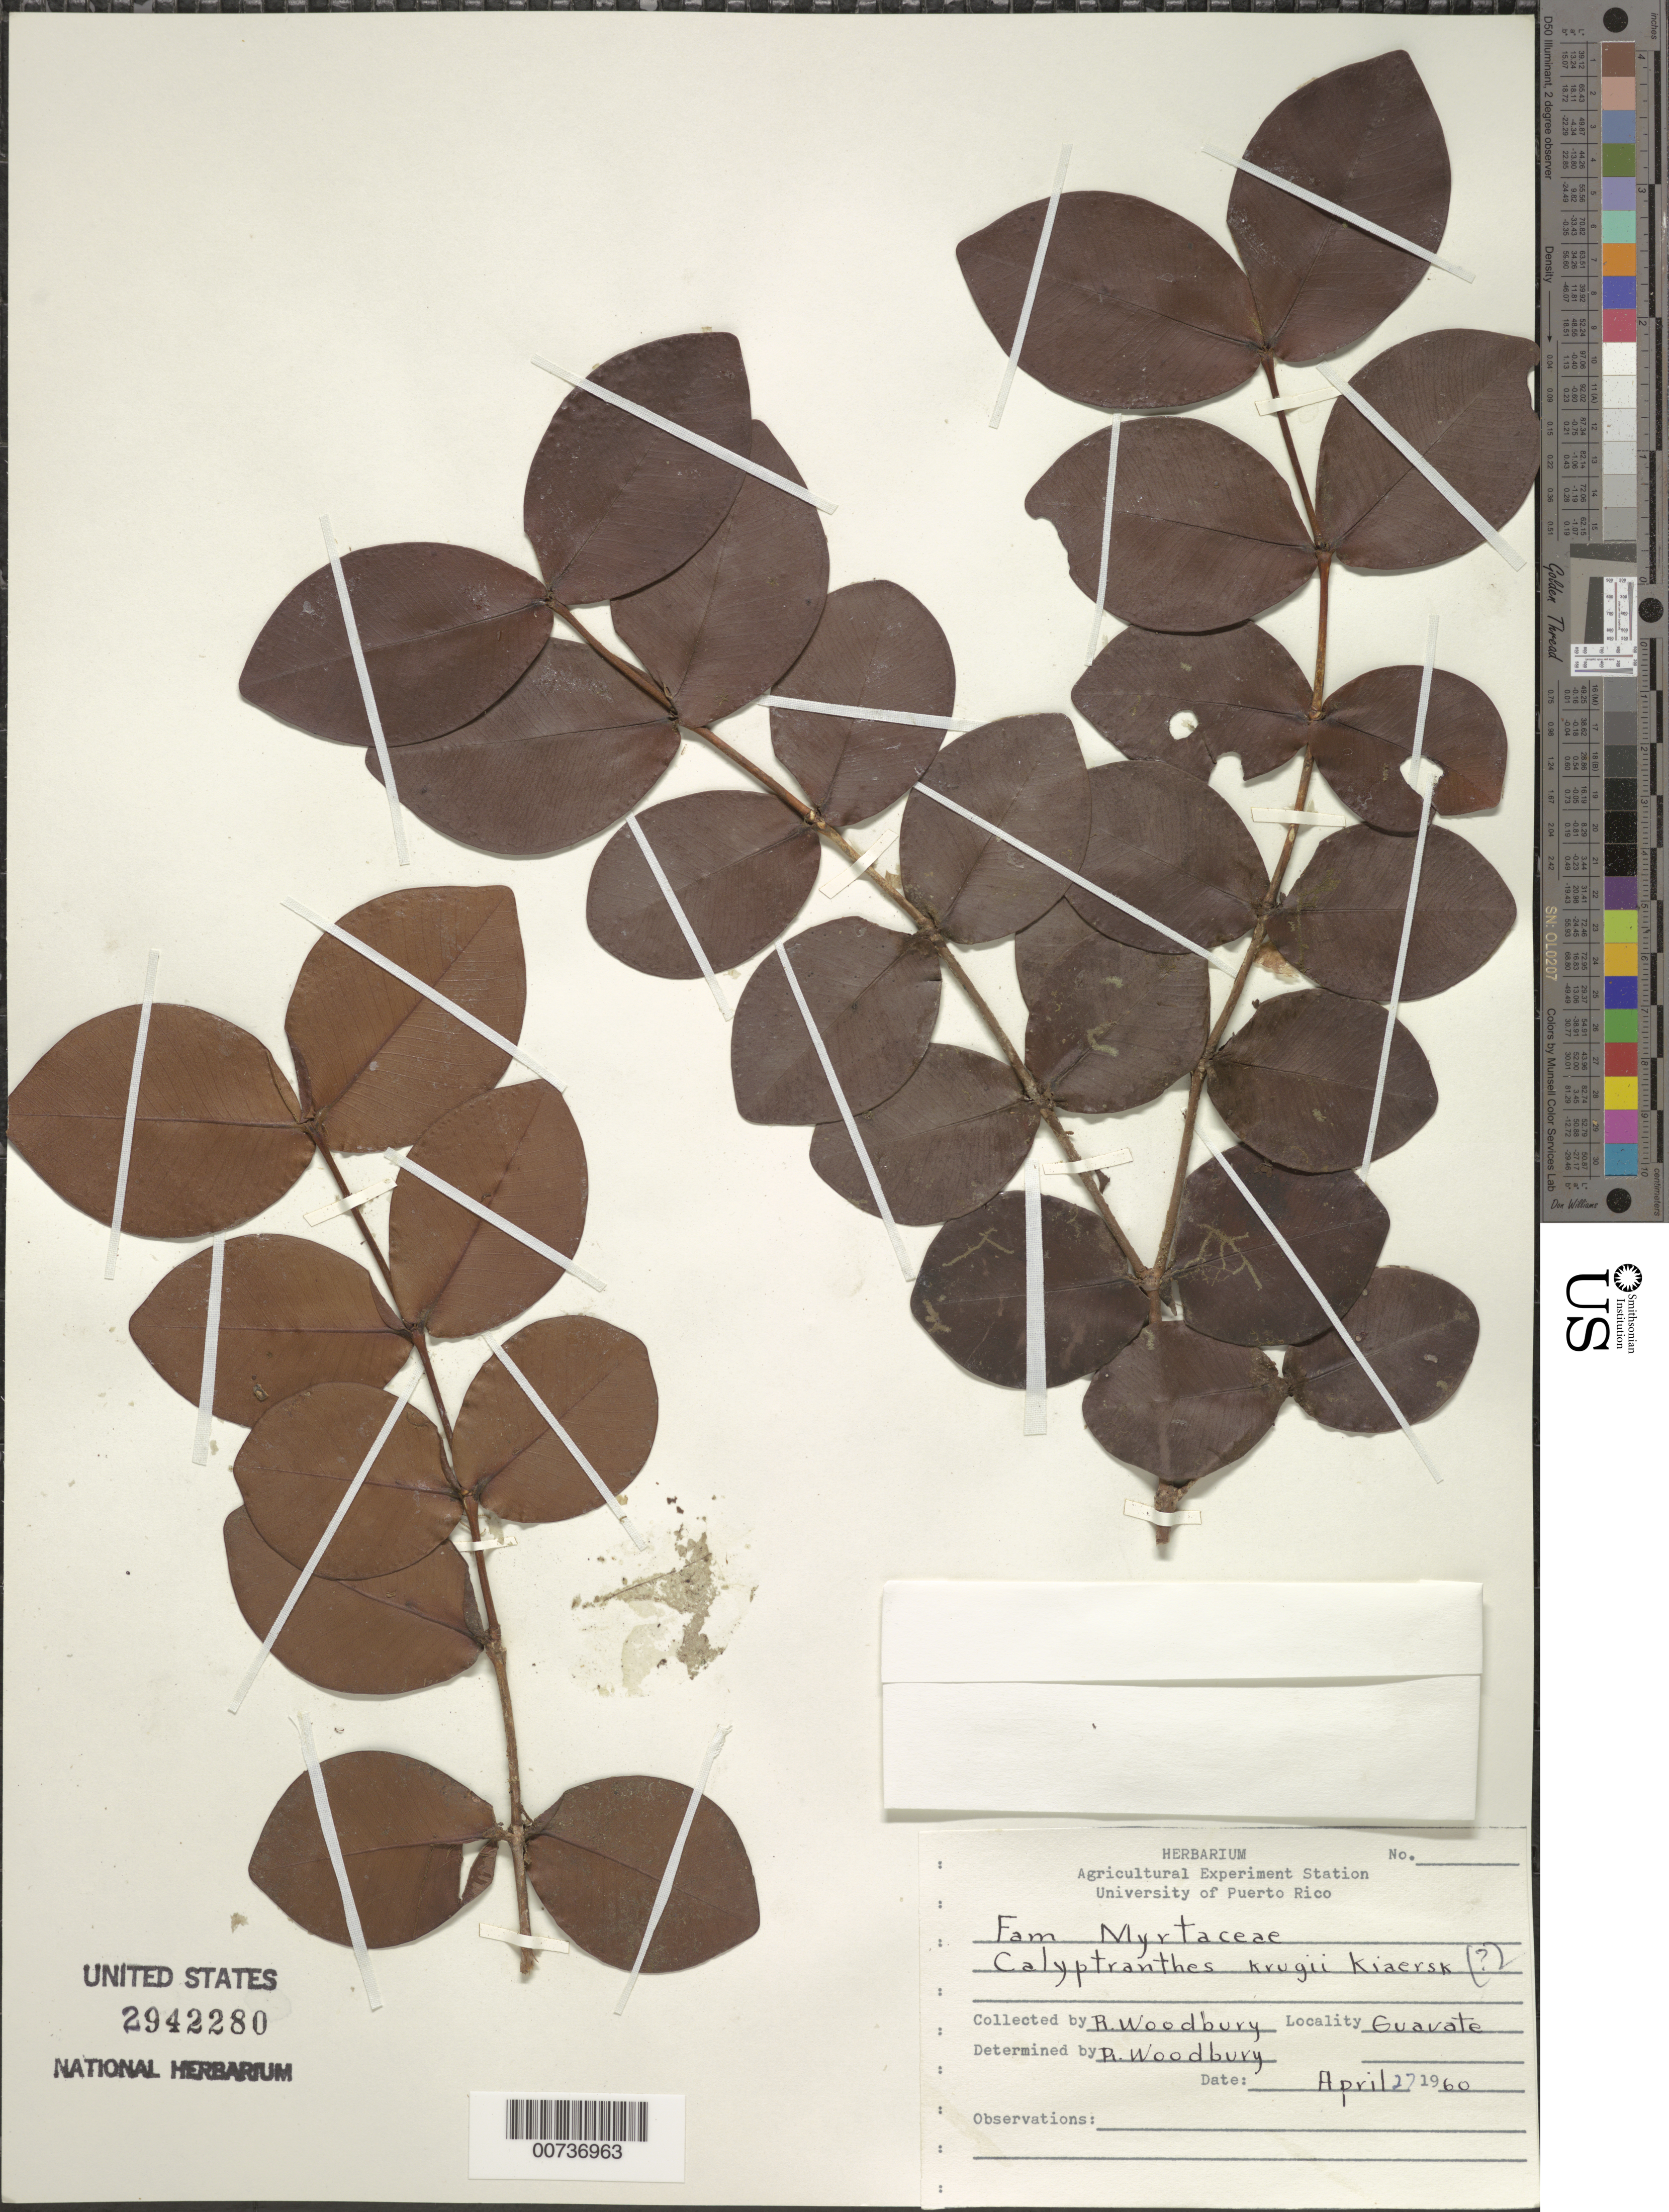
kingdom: Plantae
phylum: Tracheophyta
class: Magnoliopsida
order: Myrtales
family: Myrtaceae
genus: Myrcia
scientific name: Myrcia krugii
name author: (Kiaersk.) E. Lucas & Acev.-Rodr.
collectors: R. O. Woodbury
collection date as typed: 27 Apr 1960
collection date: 1960-04-27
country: Puerto Rico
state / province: Cayey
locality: Guavate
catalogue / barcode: US 2942280